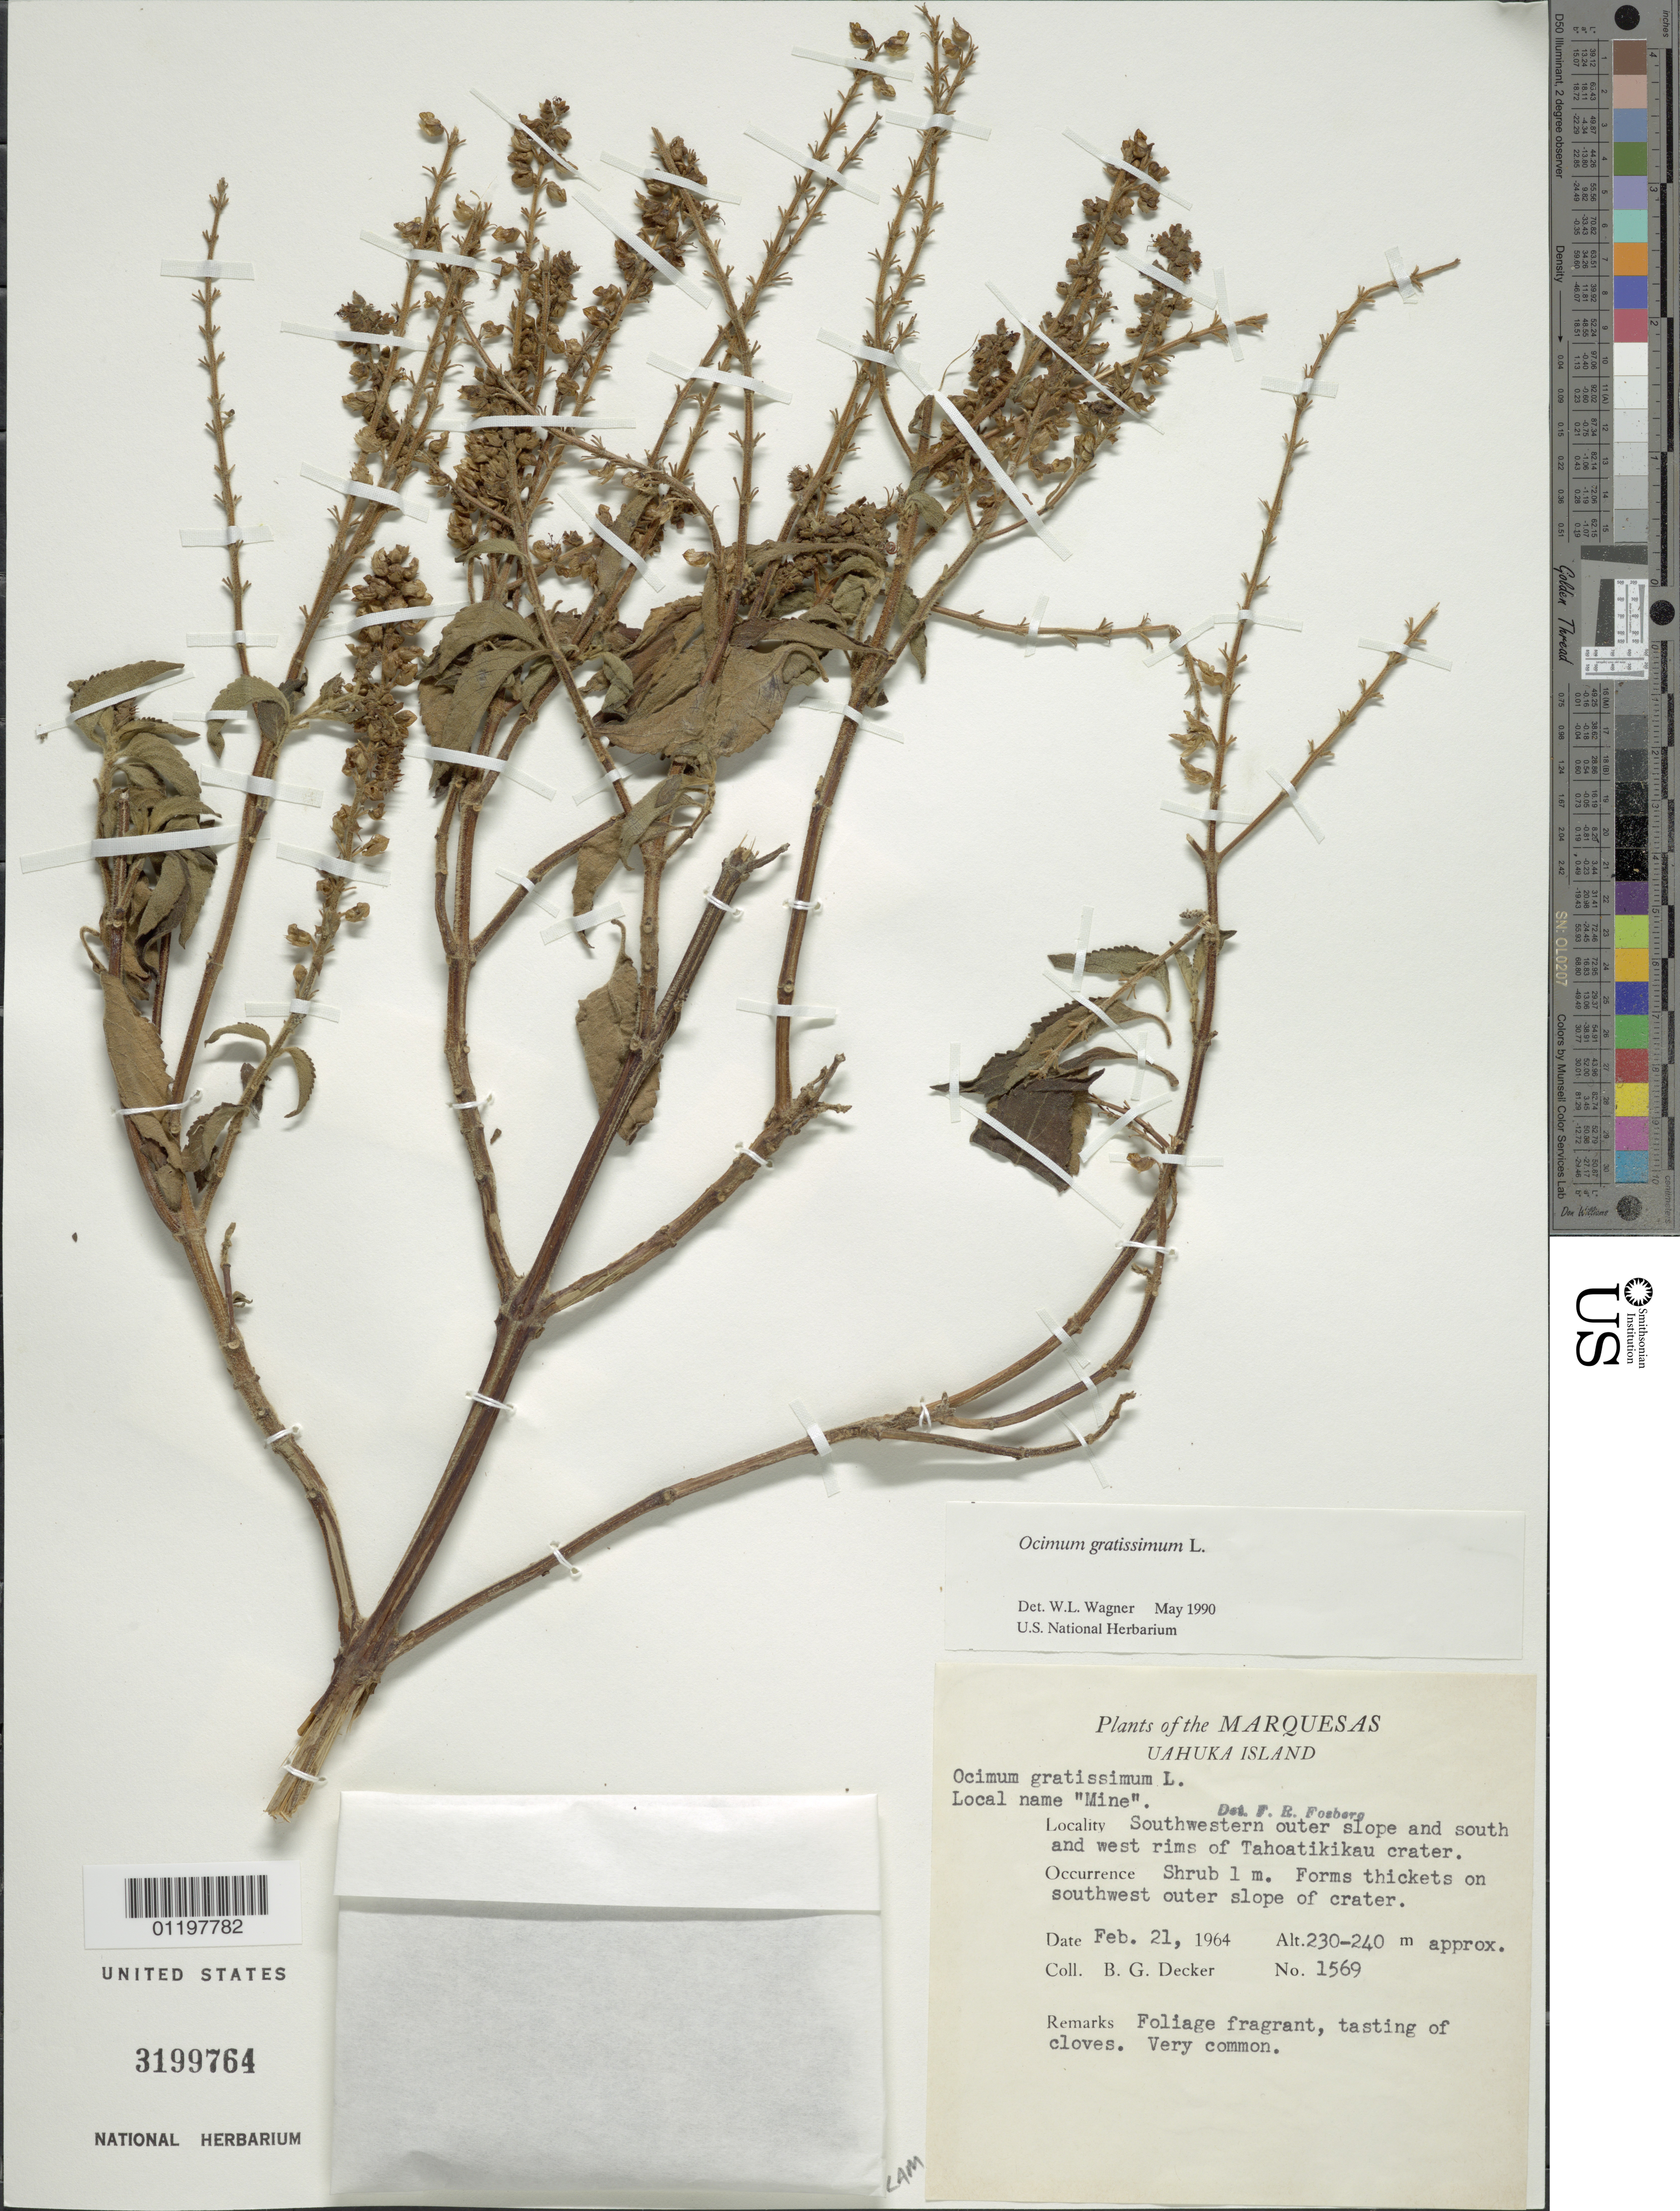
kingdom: Plantae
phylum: Tracheophyta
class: Magnoliopsida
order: Lamiales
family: Lamiaceae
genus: Ocimum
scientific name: Ocimum gratissimum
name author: L.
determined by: Wagner, W. L., (BOT), Smithsonian Institution - National Museum of Natural History (UNITED STATES)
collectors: B. G. Decker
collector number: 1569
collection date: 1964-02-21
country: French Polynesia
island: Ua Huka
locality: SW outer slope and S and W rims of Tahoatikikau crater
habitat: Forms thickets on SW outer slope of crater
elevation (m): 230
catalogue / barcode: US 3199764